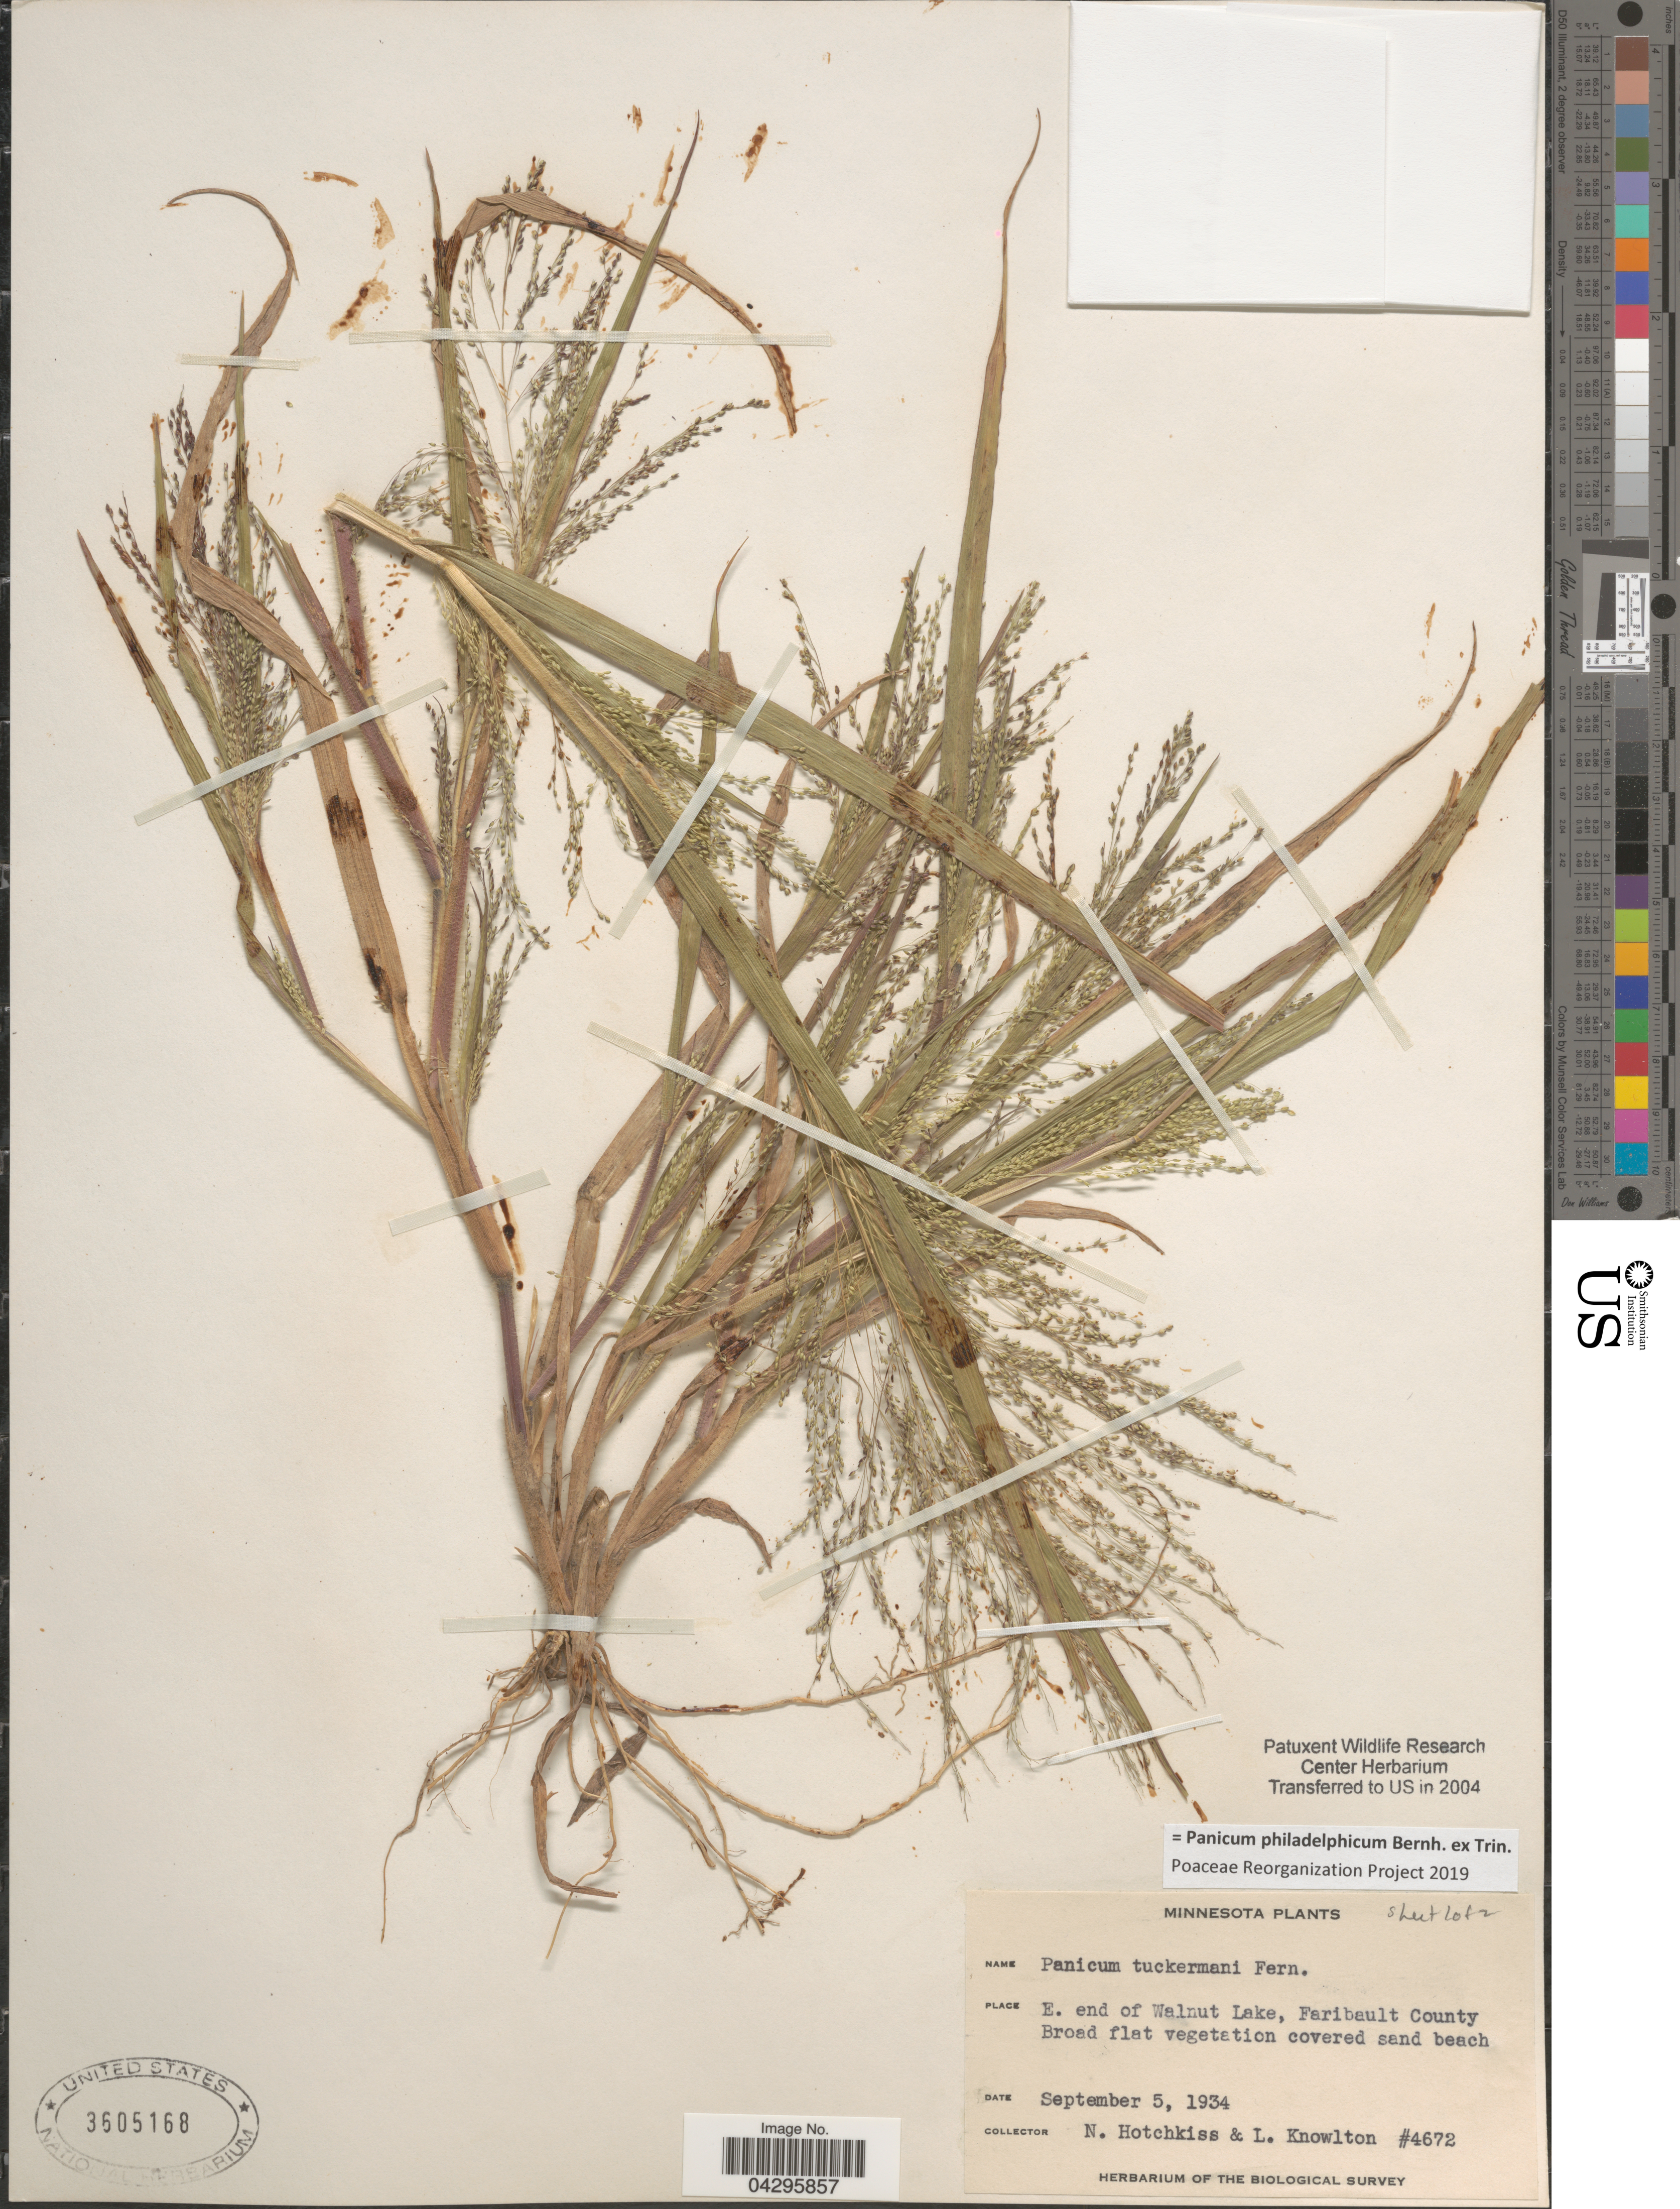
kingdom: Plantae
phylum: Tracheophyta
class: Liliopsida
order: Poales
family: Poaceae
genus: Panicum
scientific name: Panicum philadelphicum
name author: Bernh. ex Trin.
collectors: N. Hotchkiss & L. Knowlton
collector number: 4672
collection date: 1934-09-05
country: United States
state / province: Minnesota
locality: E. end of Walnut Lake, Faribault County. Broad flat vegetation covered sand beach. Biological Survey.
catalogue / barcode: US 3605168